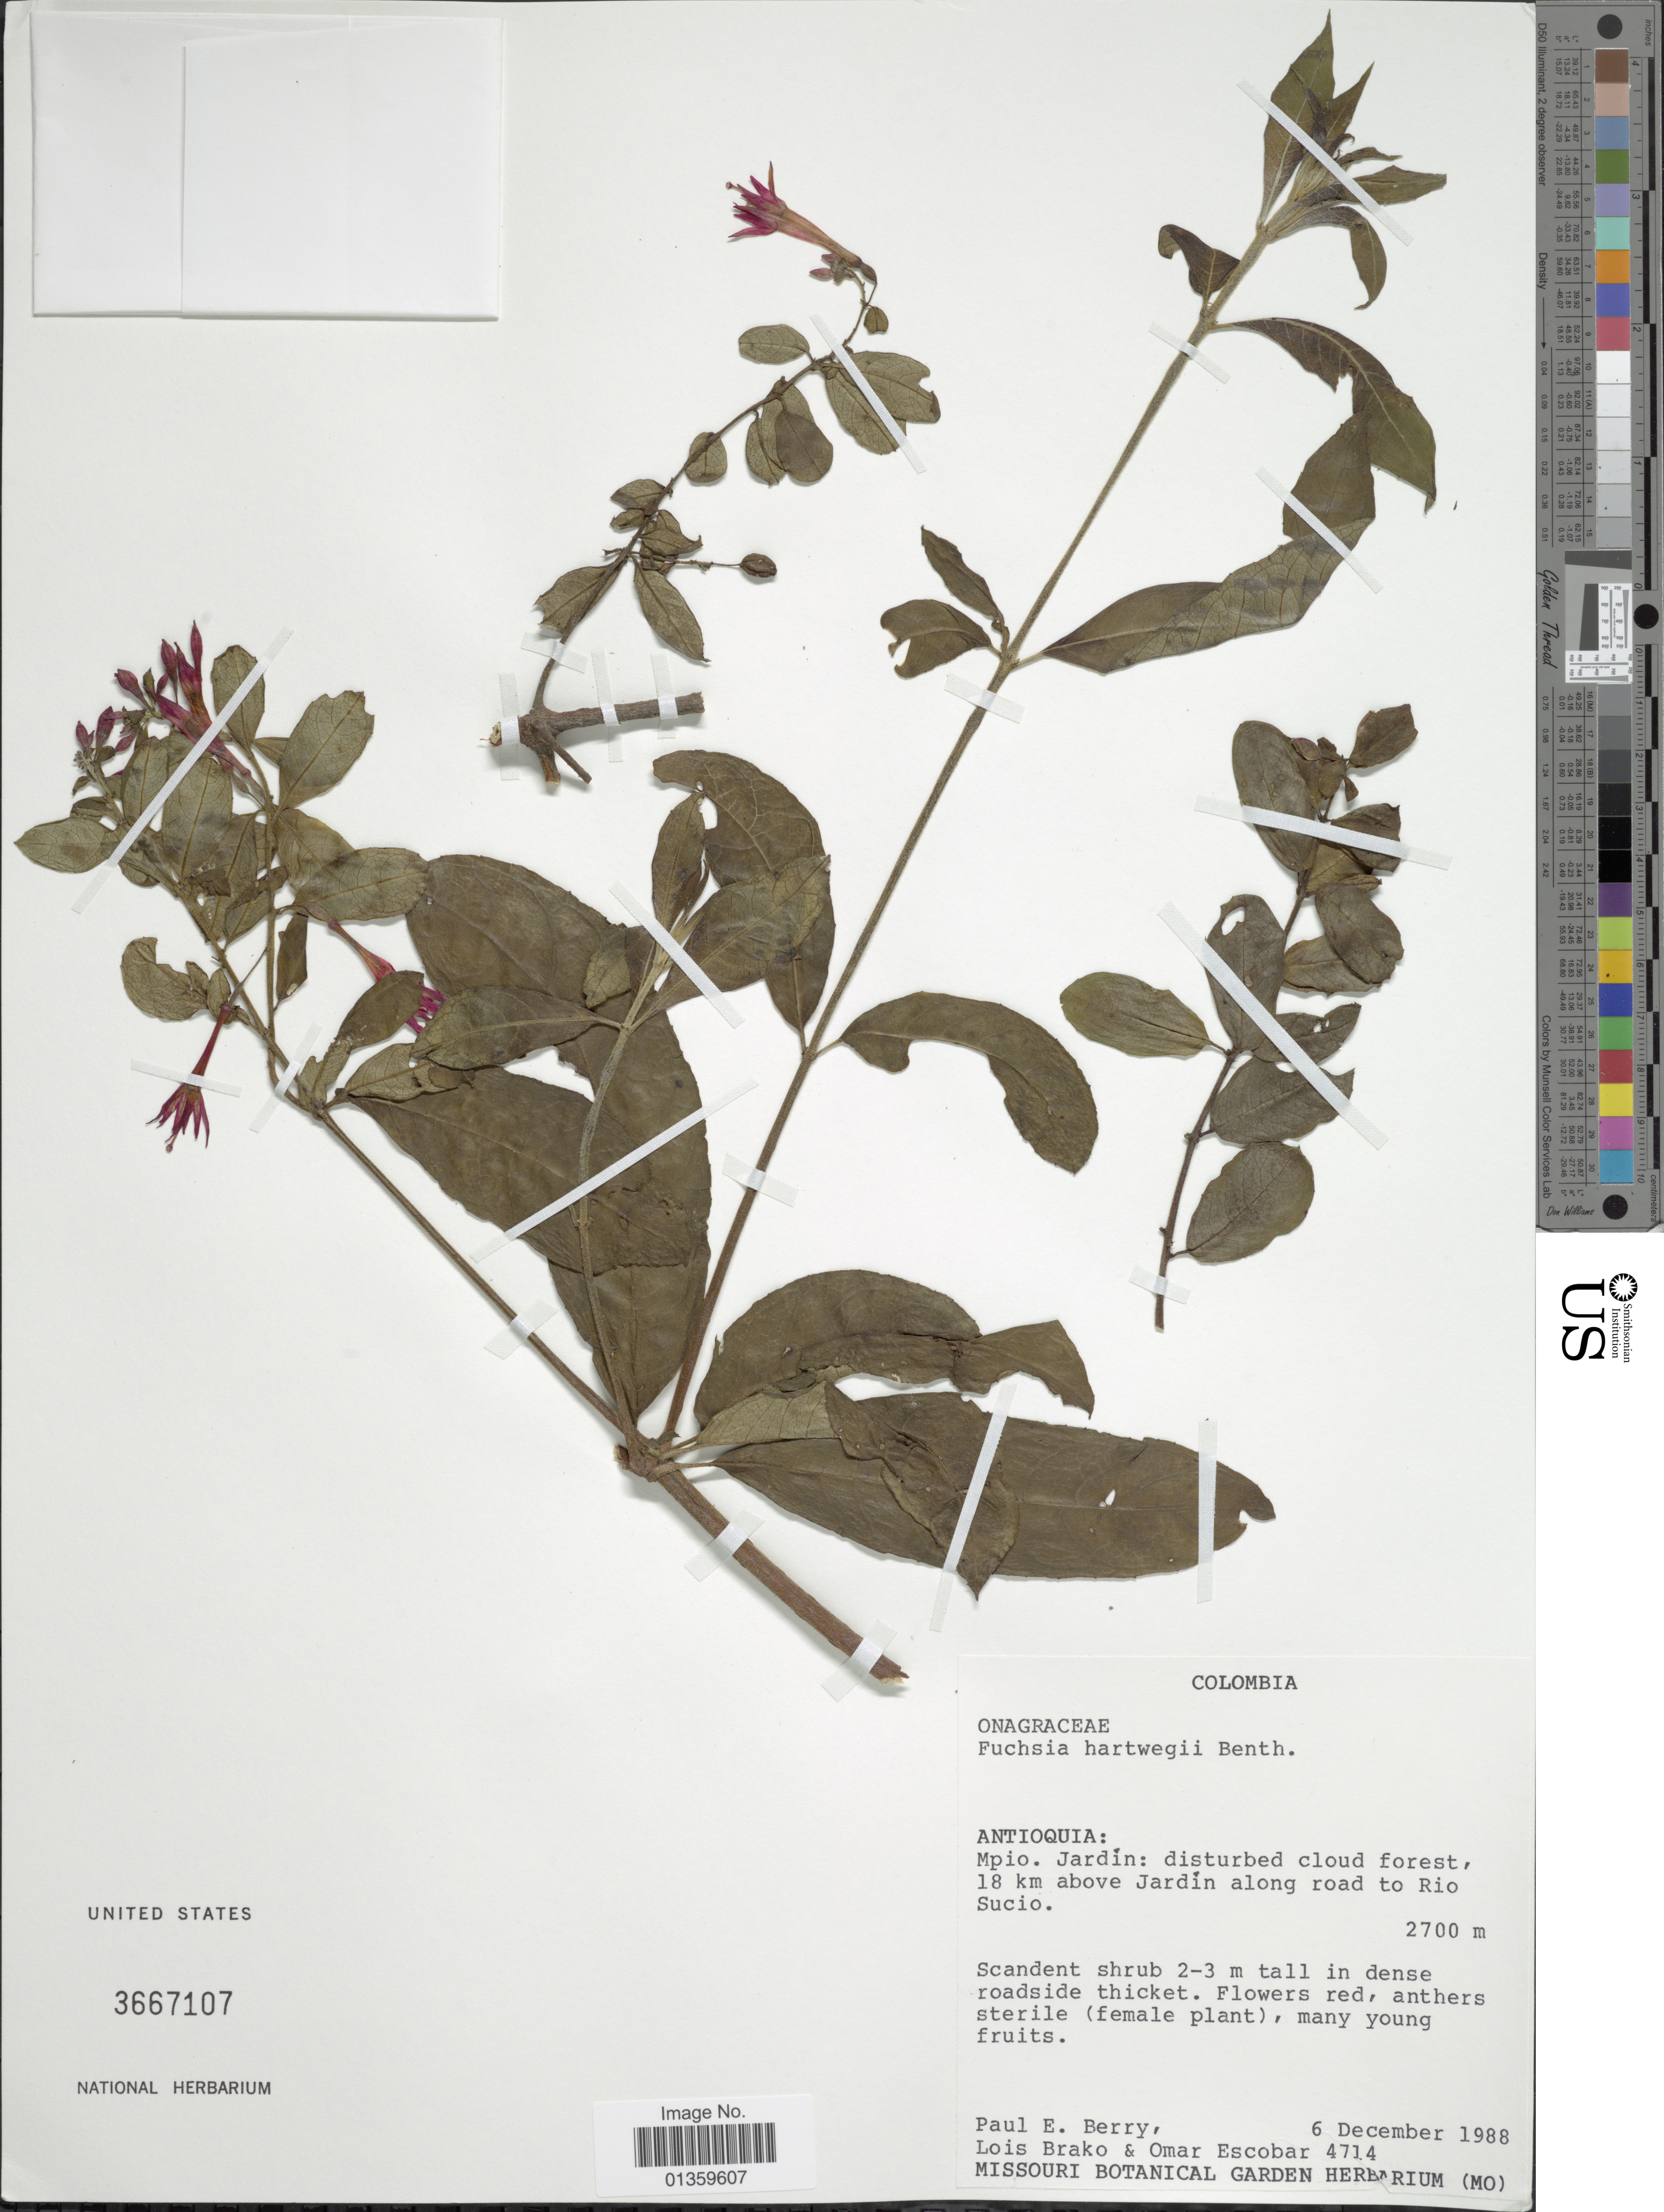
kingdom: Plantae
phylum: Tracheophyta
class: Magnoliopsida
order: Myrtales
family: Onagraceae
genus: Fuchsia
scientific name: Fuchsia hartwegii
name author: Benth.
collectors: P. E. Berry, L. Brako & O. D. Escobar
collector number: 4714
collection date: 1988-12-06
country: Colombia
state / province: Antioquia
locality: Mpio. Jardín: disturbed cloud forest, 18 km above Jardín along road to Rio Sucio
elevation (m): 2700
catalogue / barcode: US 3667107